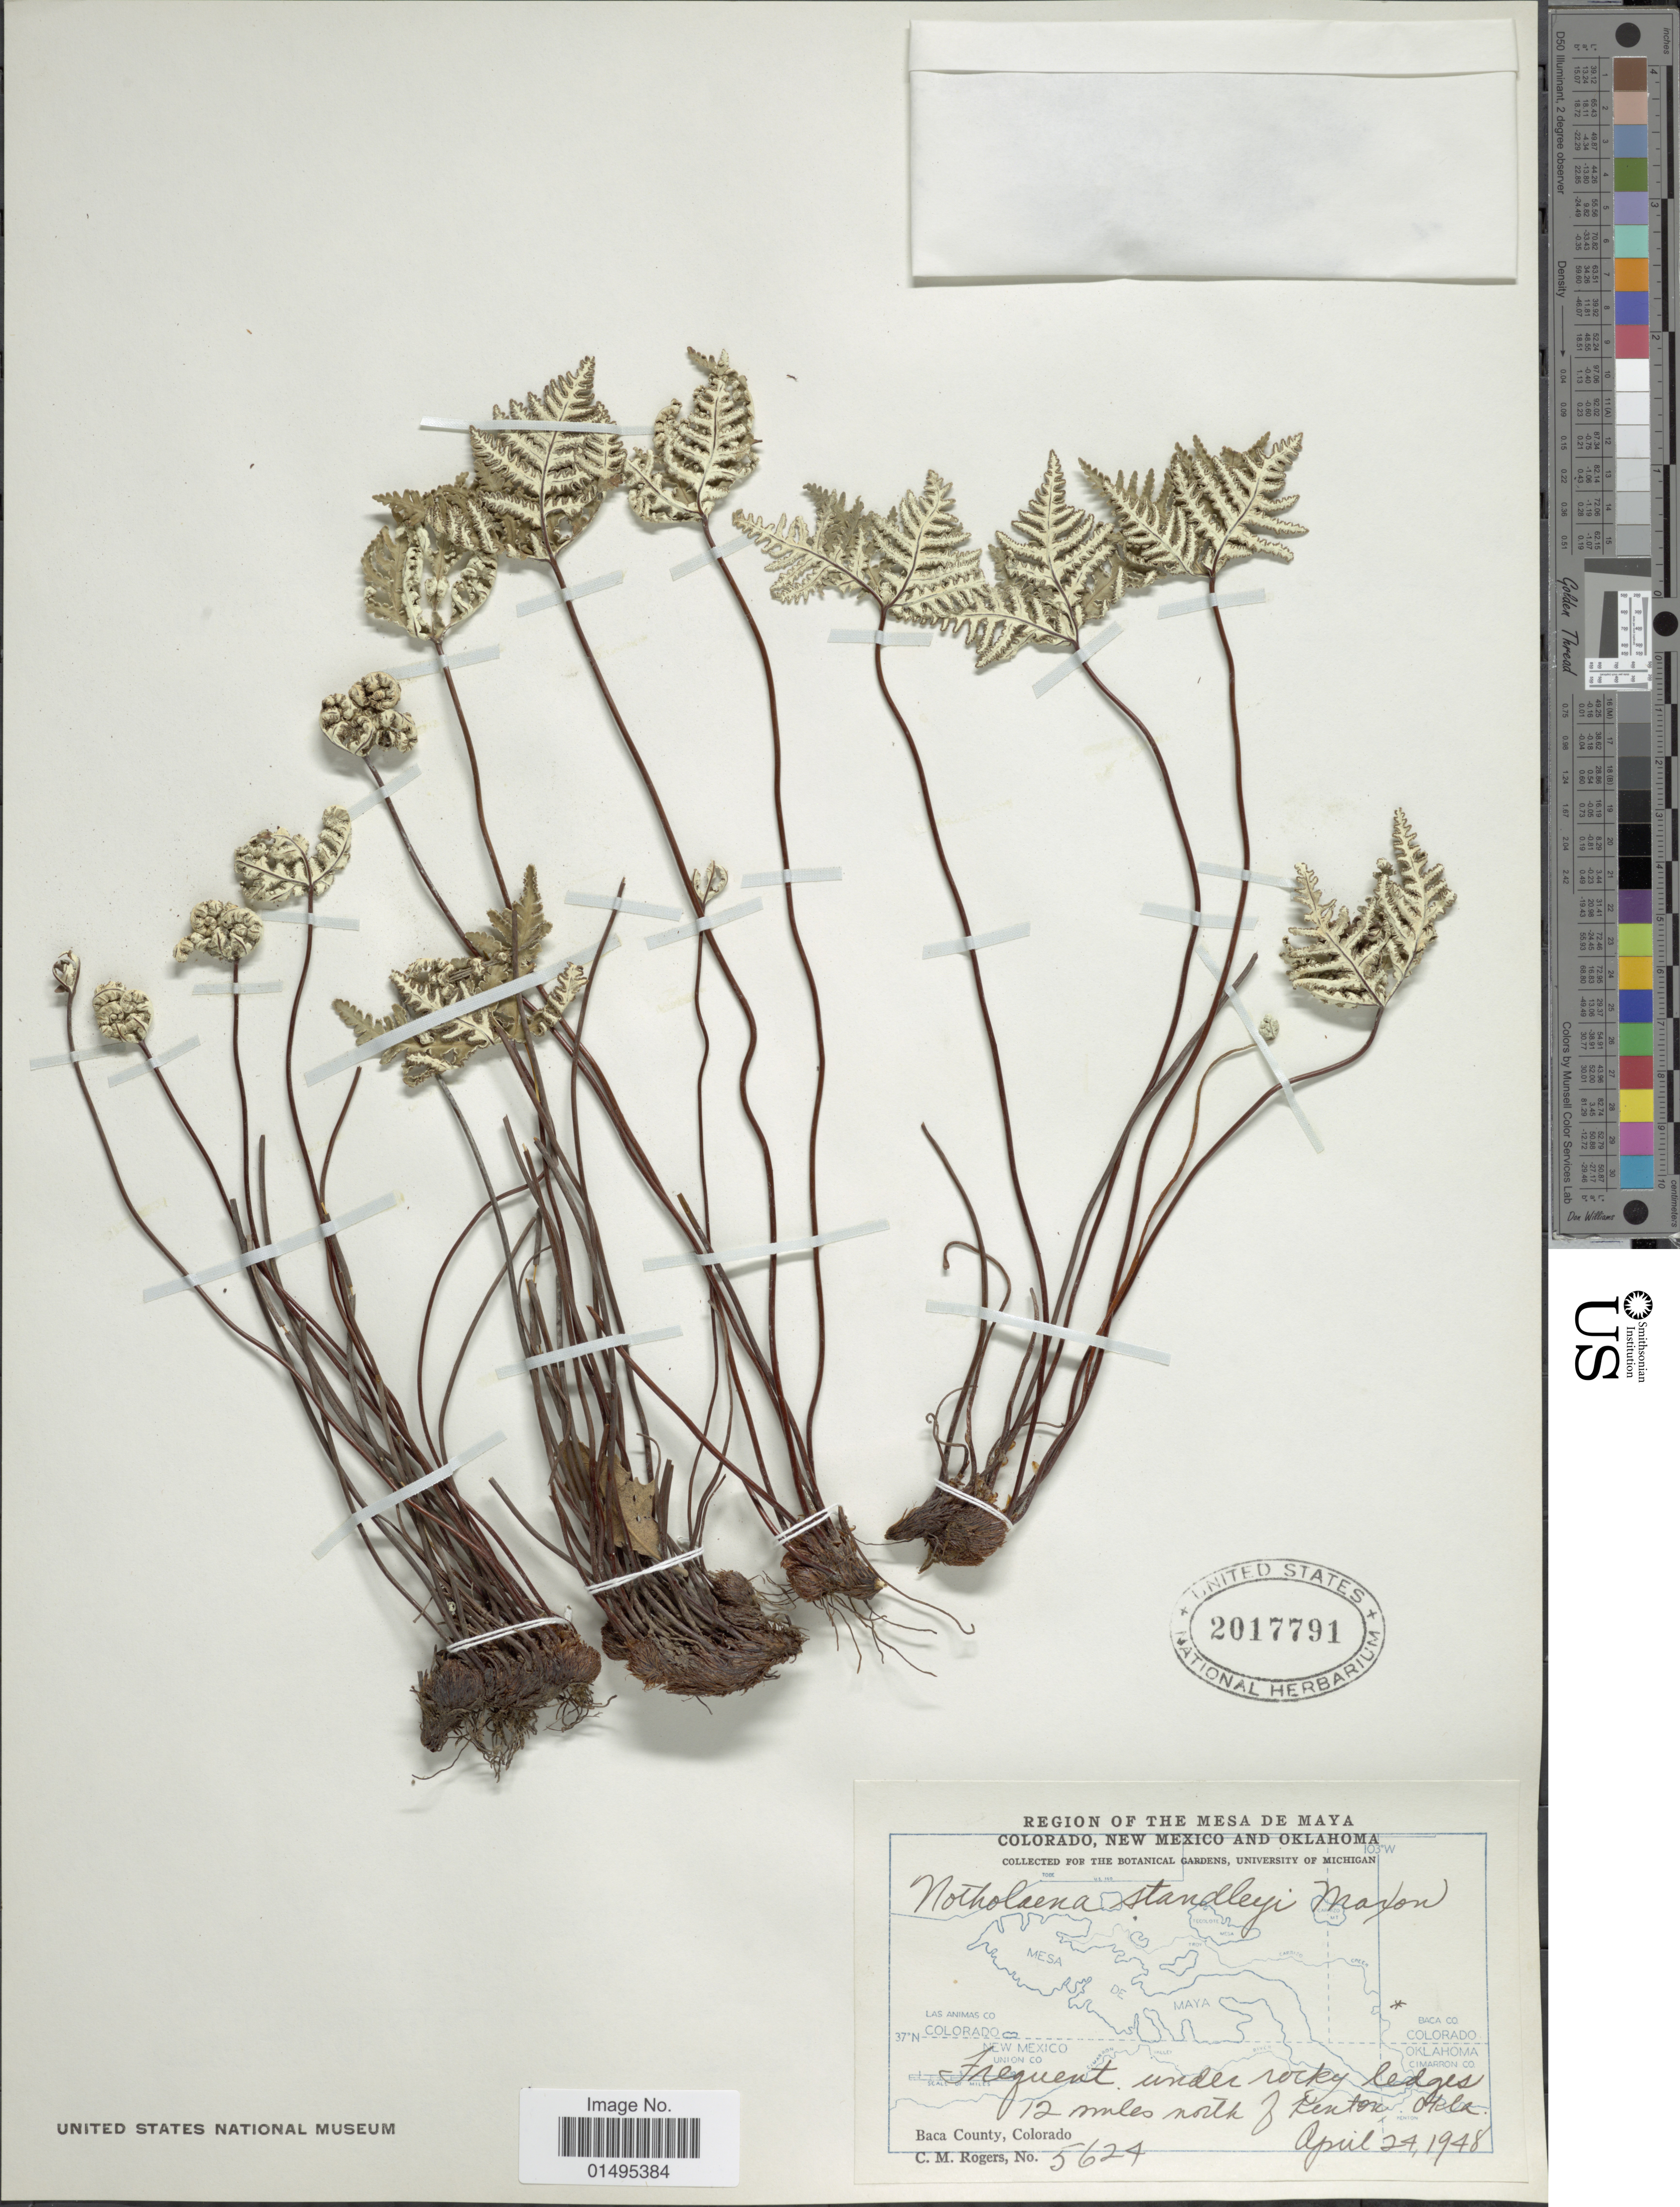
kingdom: Plantae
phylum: Tracheophyta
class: Polypodiopsida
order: Polypodiales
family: Pteridaceae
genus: Notholaena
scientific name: Notholaena standleyi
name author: Maxon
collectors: C. M. Rogers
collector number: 5624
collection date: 1948-04-24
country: United States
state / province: Colorado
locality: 12 miles north of Easton Okla., Baca County, Colorado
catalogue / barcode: US 2017791